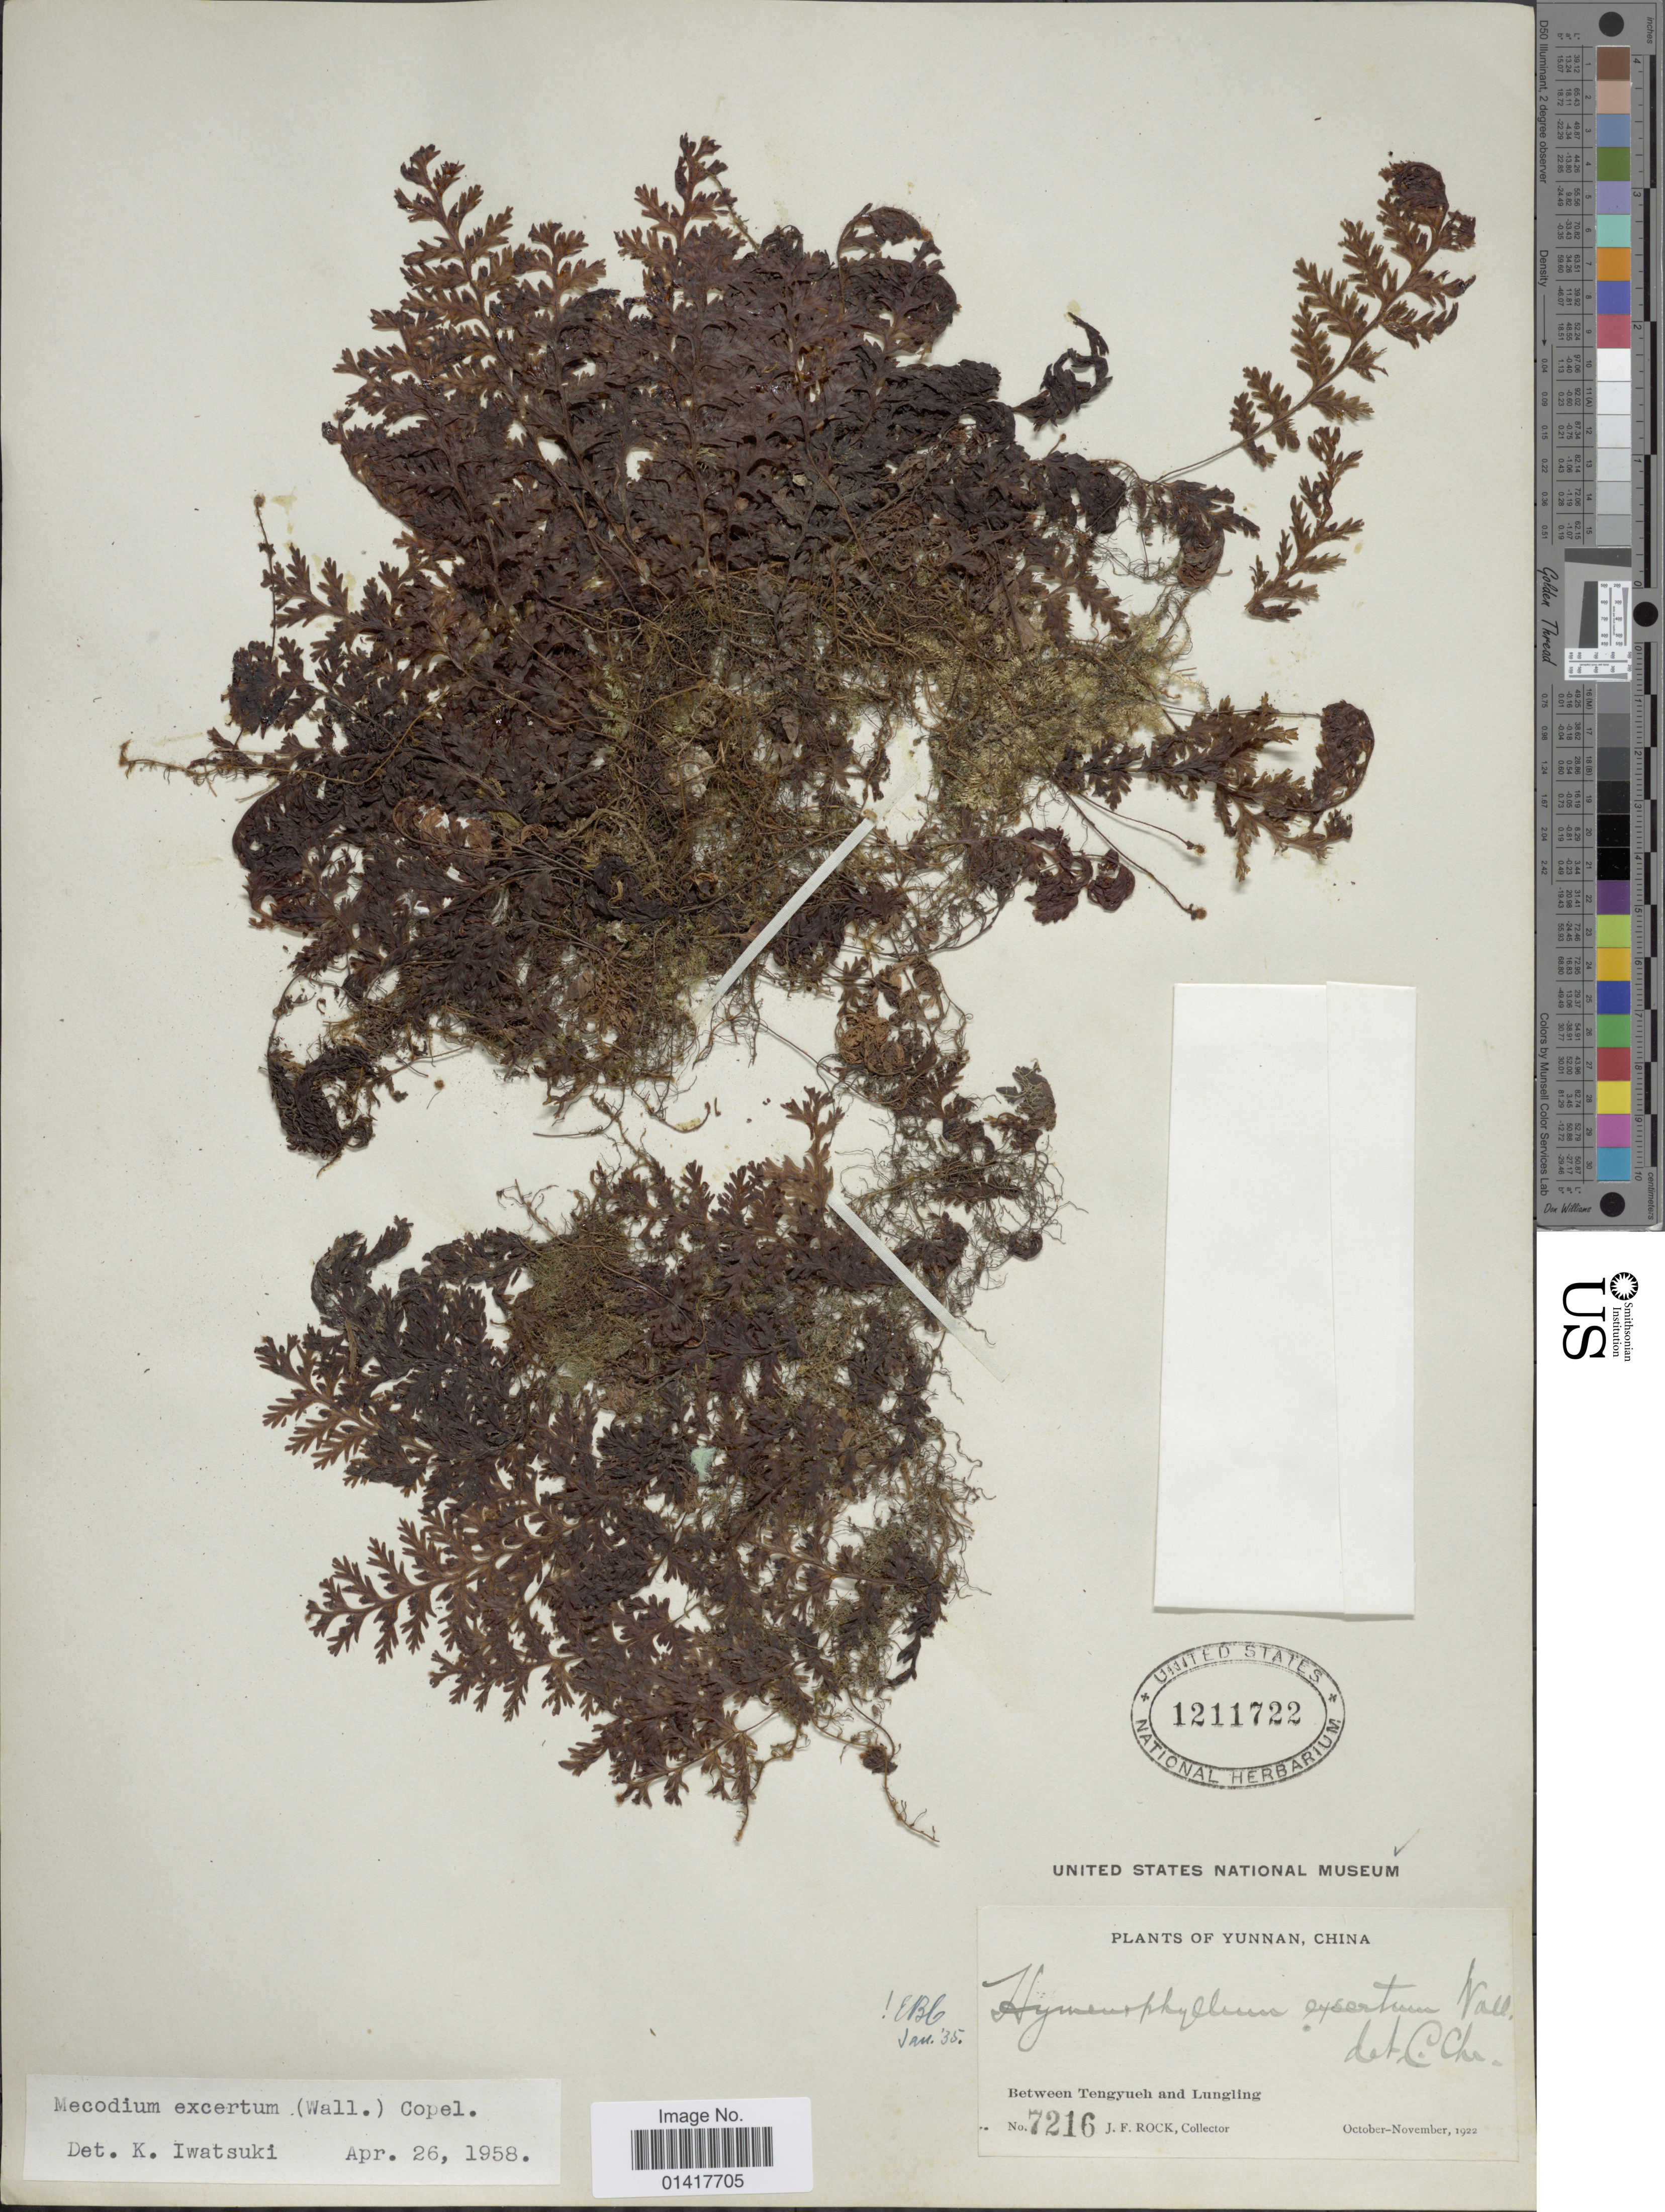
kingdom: Plantae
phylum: Tracheophyta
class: Polypodiopsida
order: Hymenophyllales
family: Hymenophyllaceae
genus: Hymenophyllum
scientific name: Hymenophyllum exsertum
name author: Wall. ex Hook.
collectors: J. Rock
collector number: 7216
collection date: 1922-10/1922-11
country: China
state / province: Yunnan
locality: Between Tengyuueh and Lungling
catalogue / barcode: US 1211722